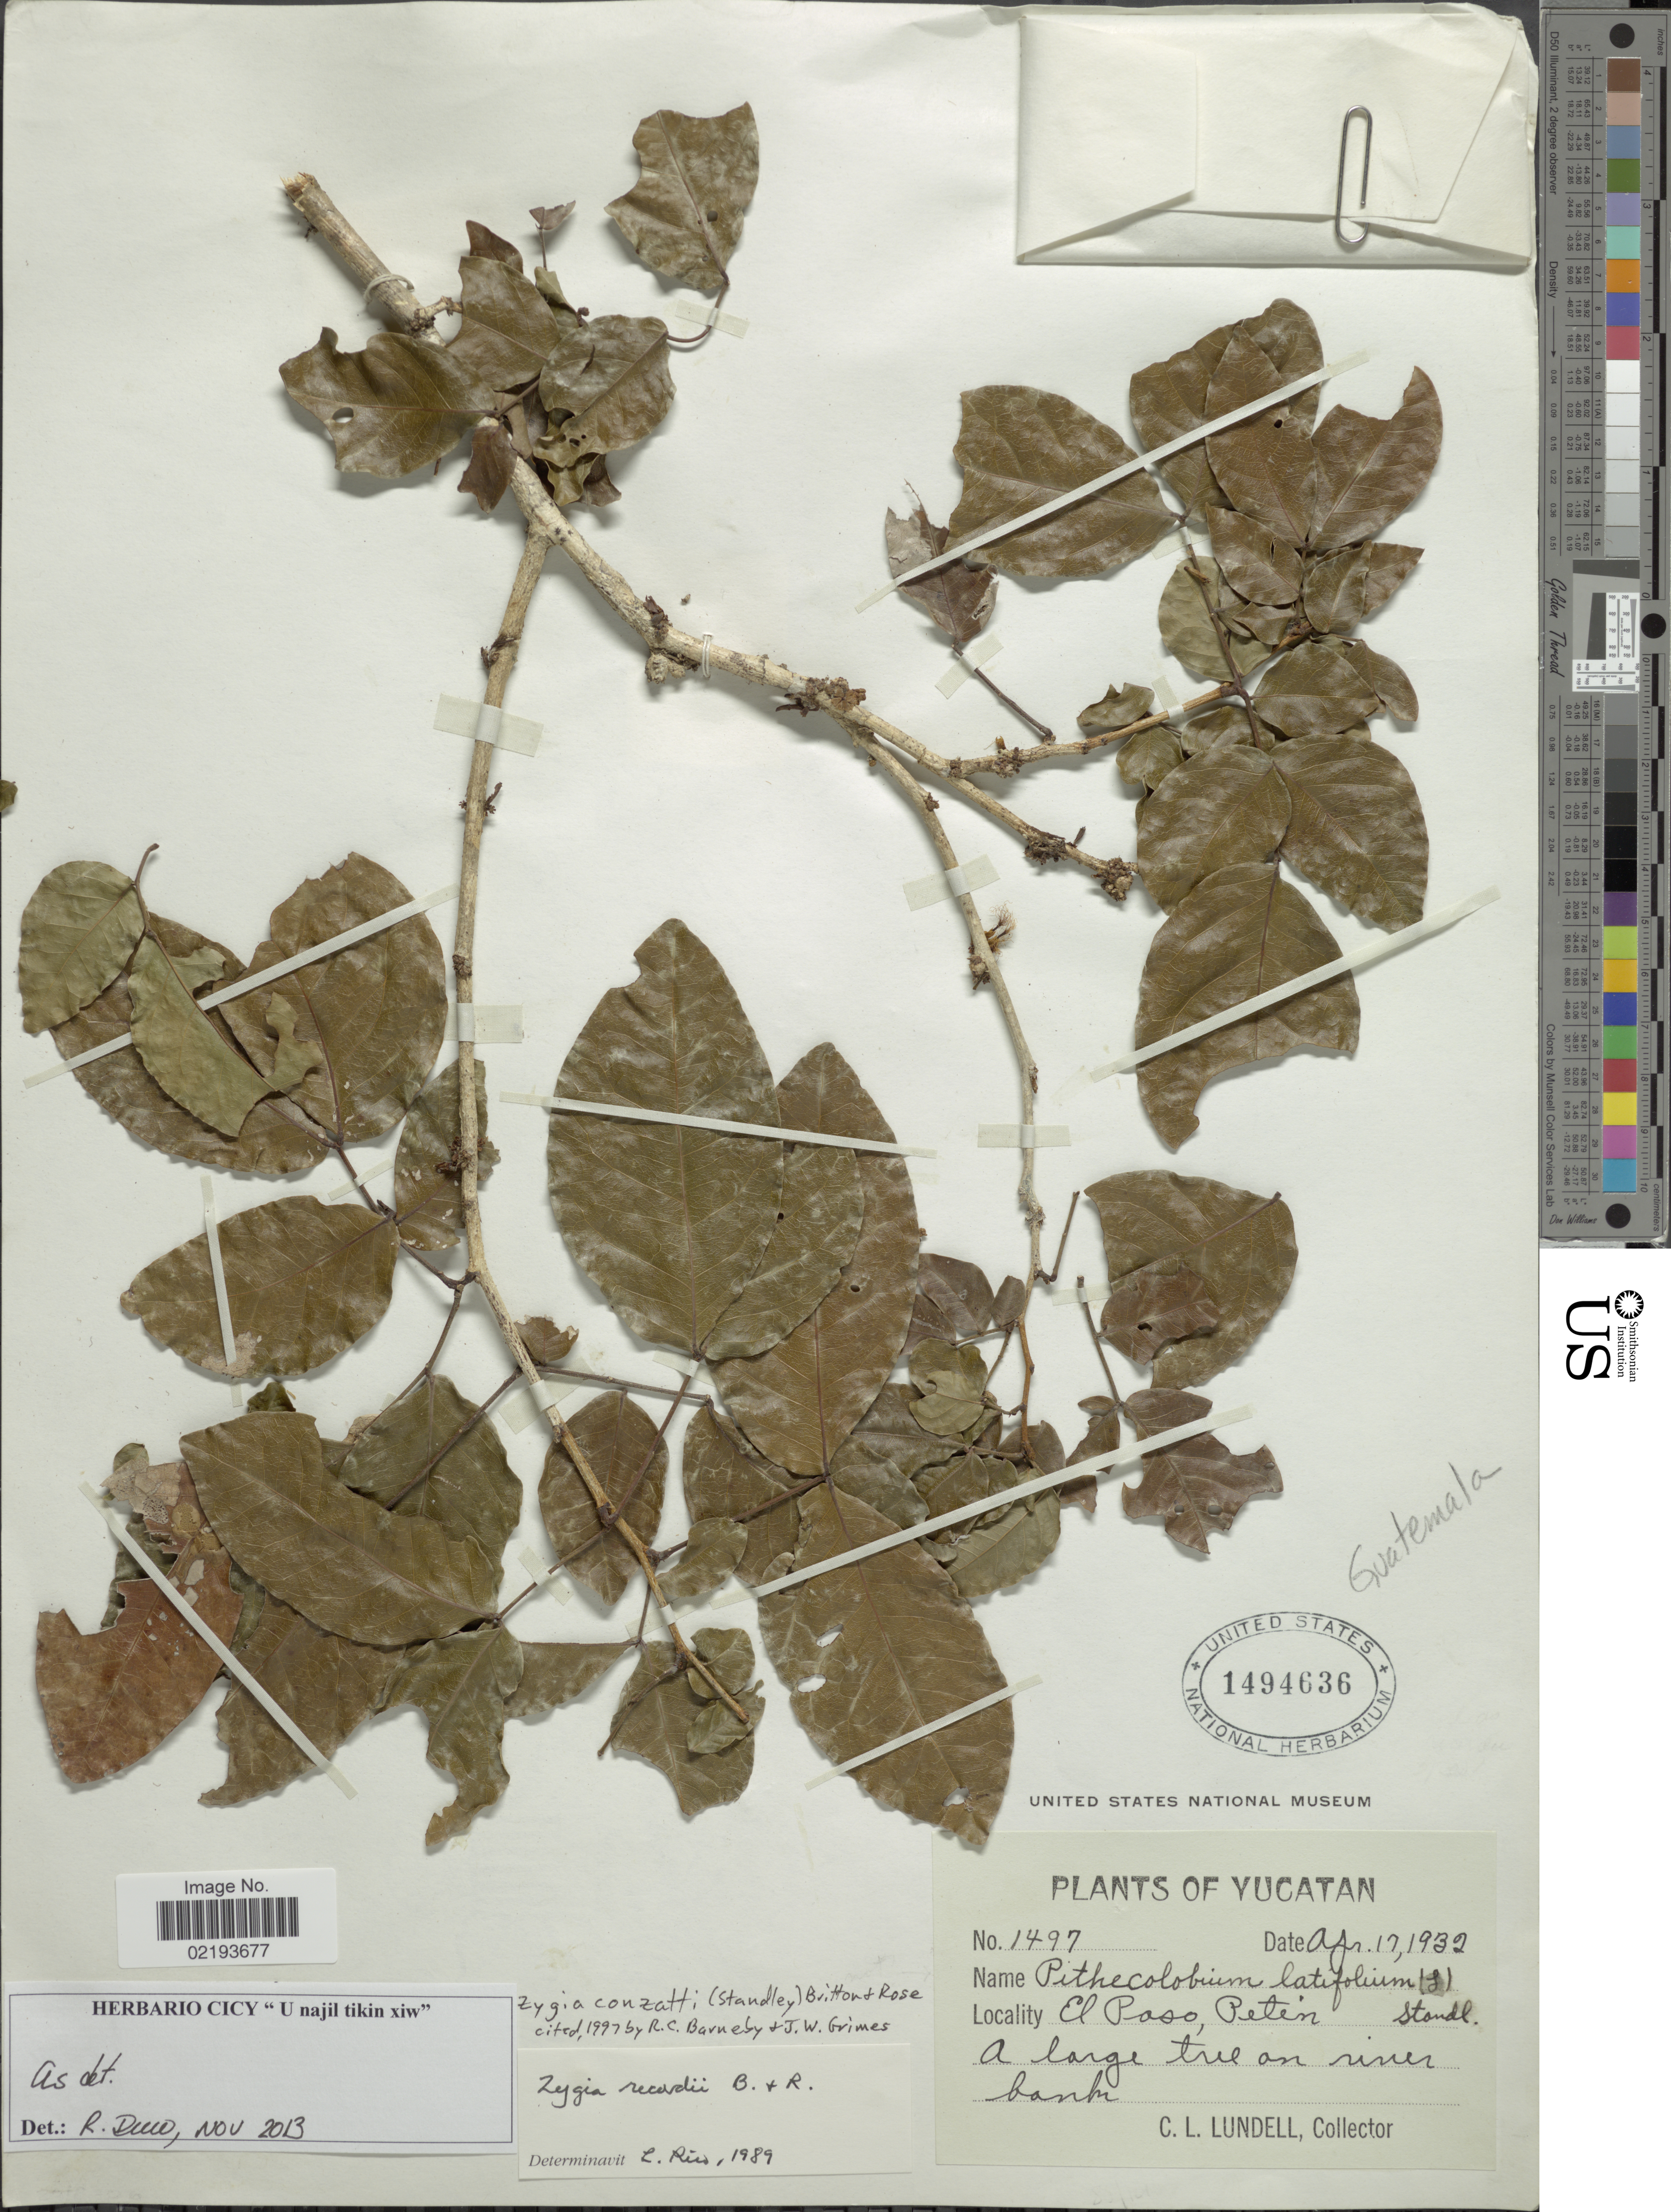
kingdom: Plantae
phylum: Tracheophyta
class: Magnoliopsida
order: Fabales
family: Fabaceae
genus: Zygia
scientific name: Zygia conzattii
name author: (Standl.) Britton & Rose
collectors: C. L. Lundell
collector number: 1497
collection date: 1932-04-17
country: Guatemala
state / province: El Petén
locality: El Paso, Peten, A large tree on river bank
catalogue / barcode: US 1494636